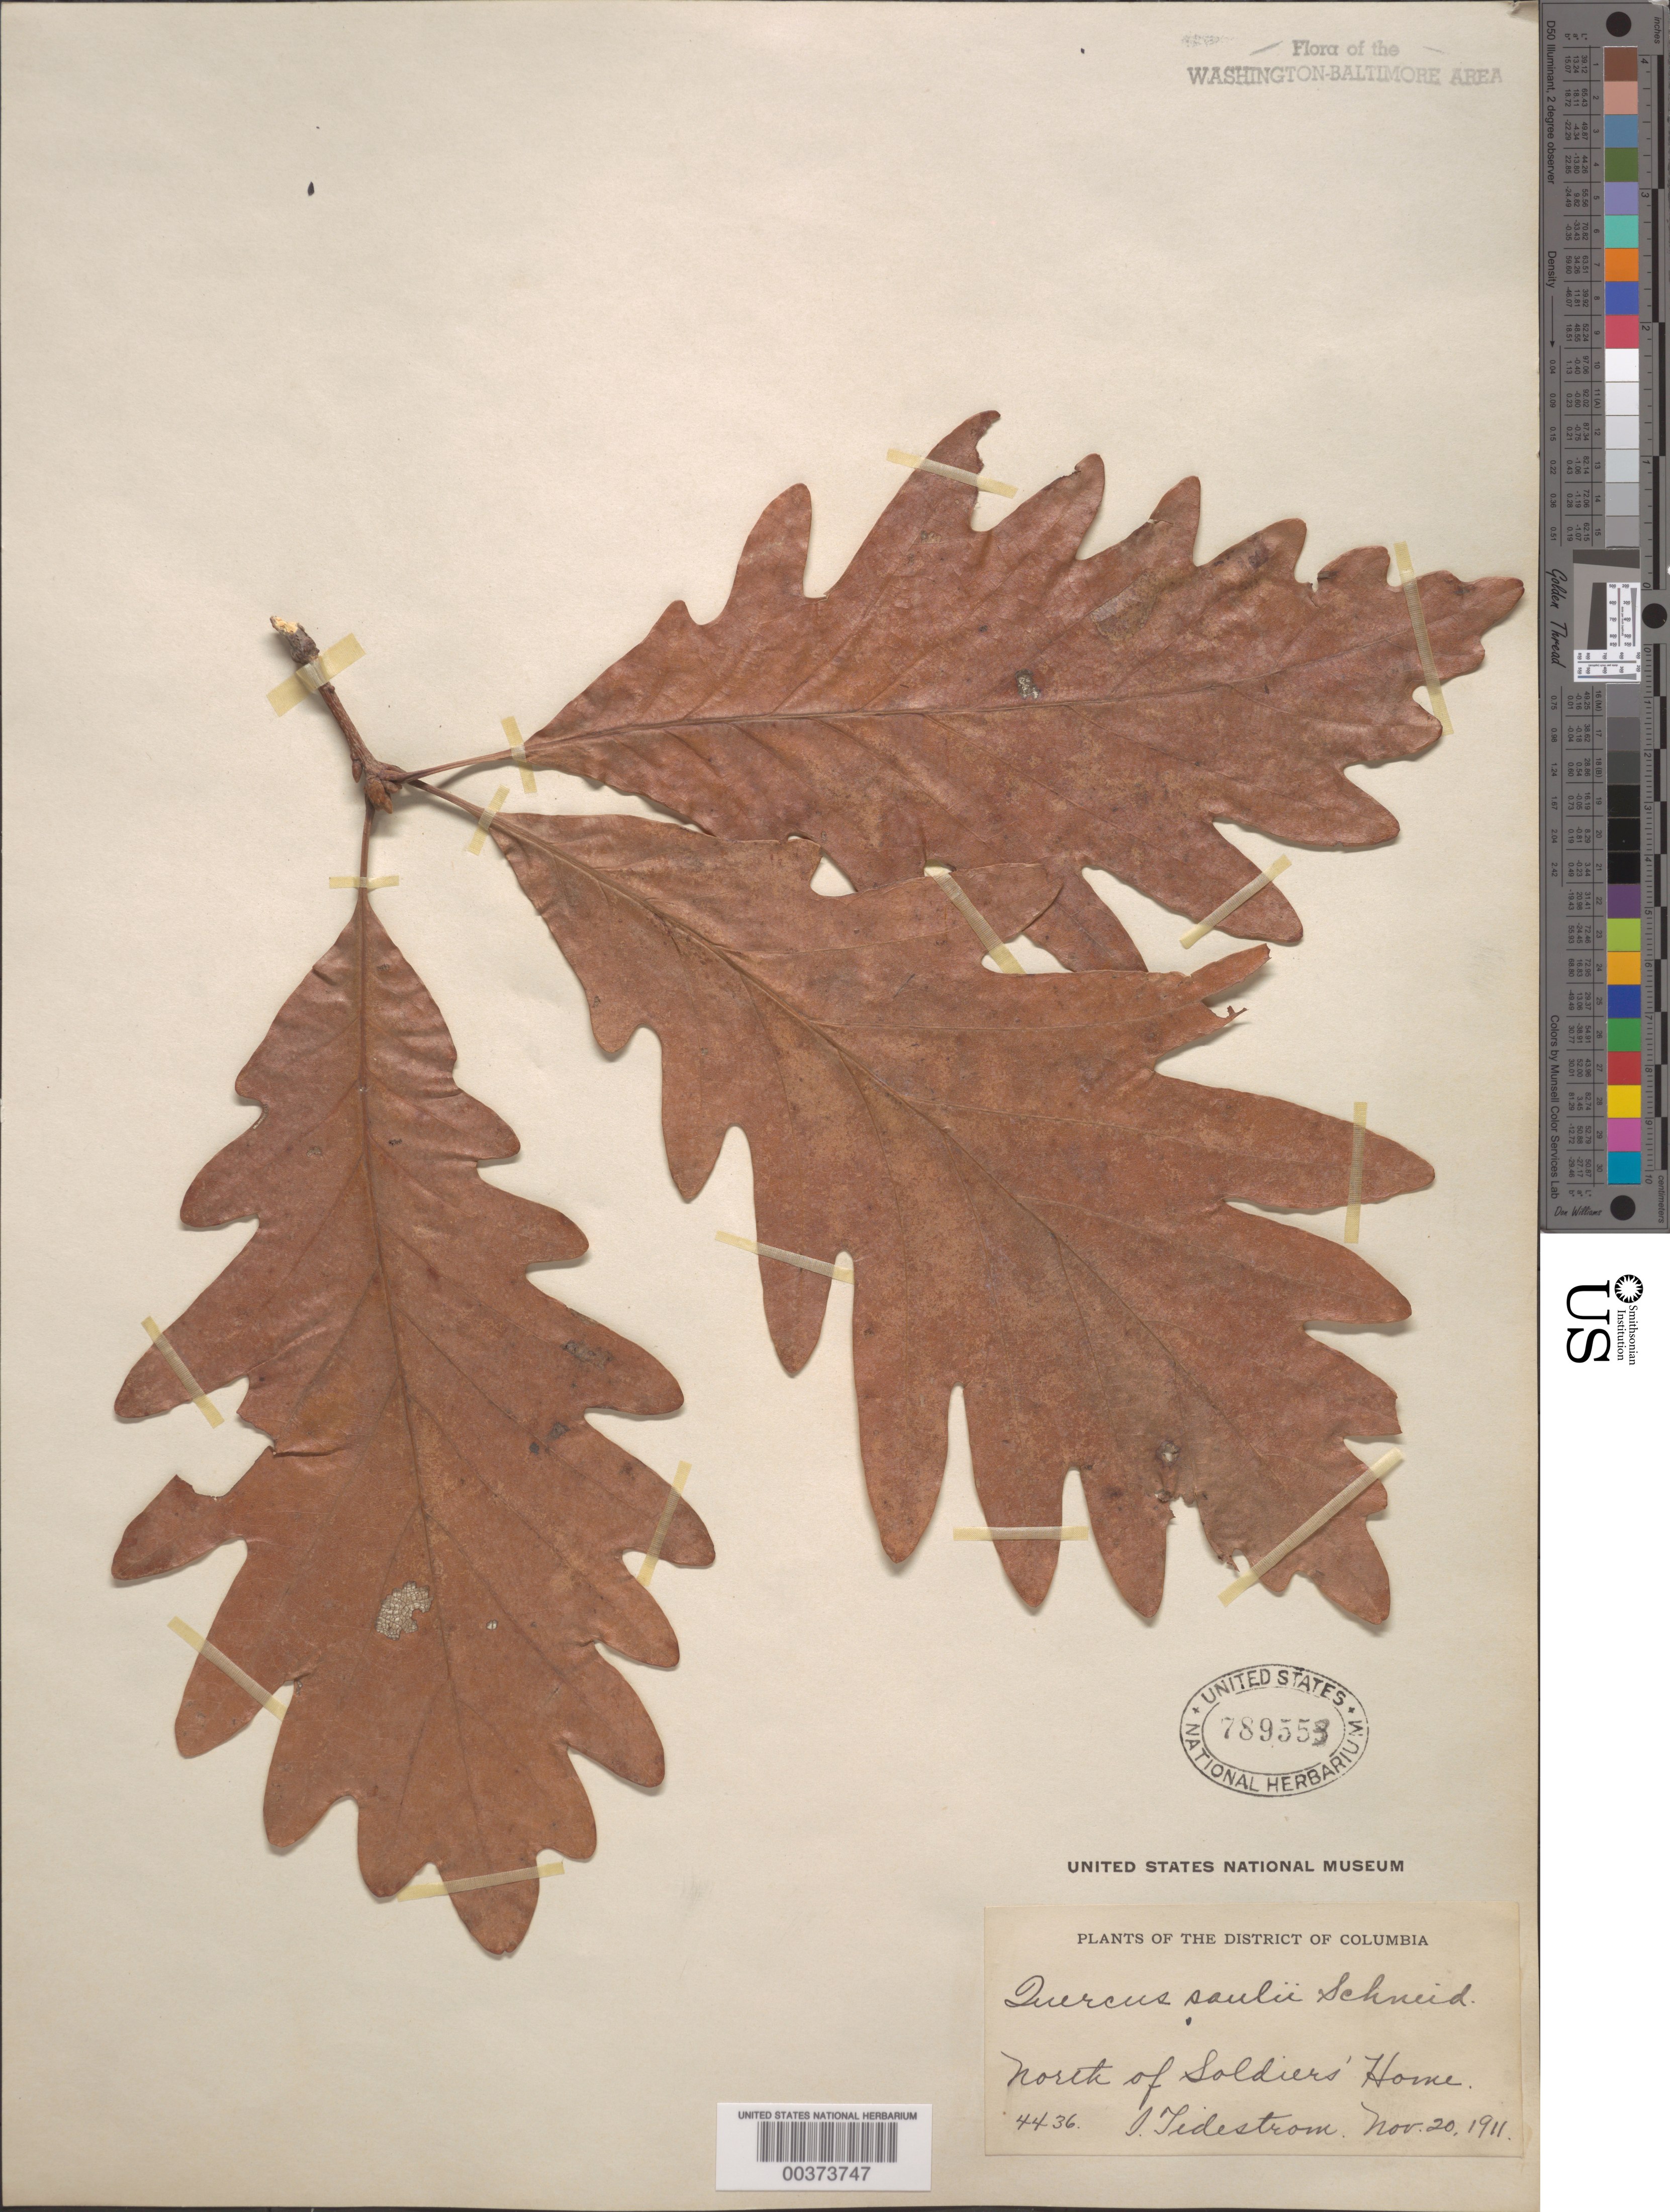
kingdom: Plantae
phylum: Tracheophyta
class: Magnoliopsida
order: Fagales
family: Fagaceae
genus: Quercus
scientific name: Quercus x saulii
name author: C. K. Schneider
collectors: I. F. Tidestrom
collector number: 4436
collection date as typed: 20 Nov 1911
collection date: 1911-11-20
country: United States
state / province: District of Columbia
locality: North of Soldiers Home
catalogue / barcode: US 789553